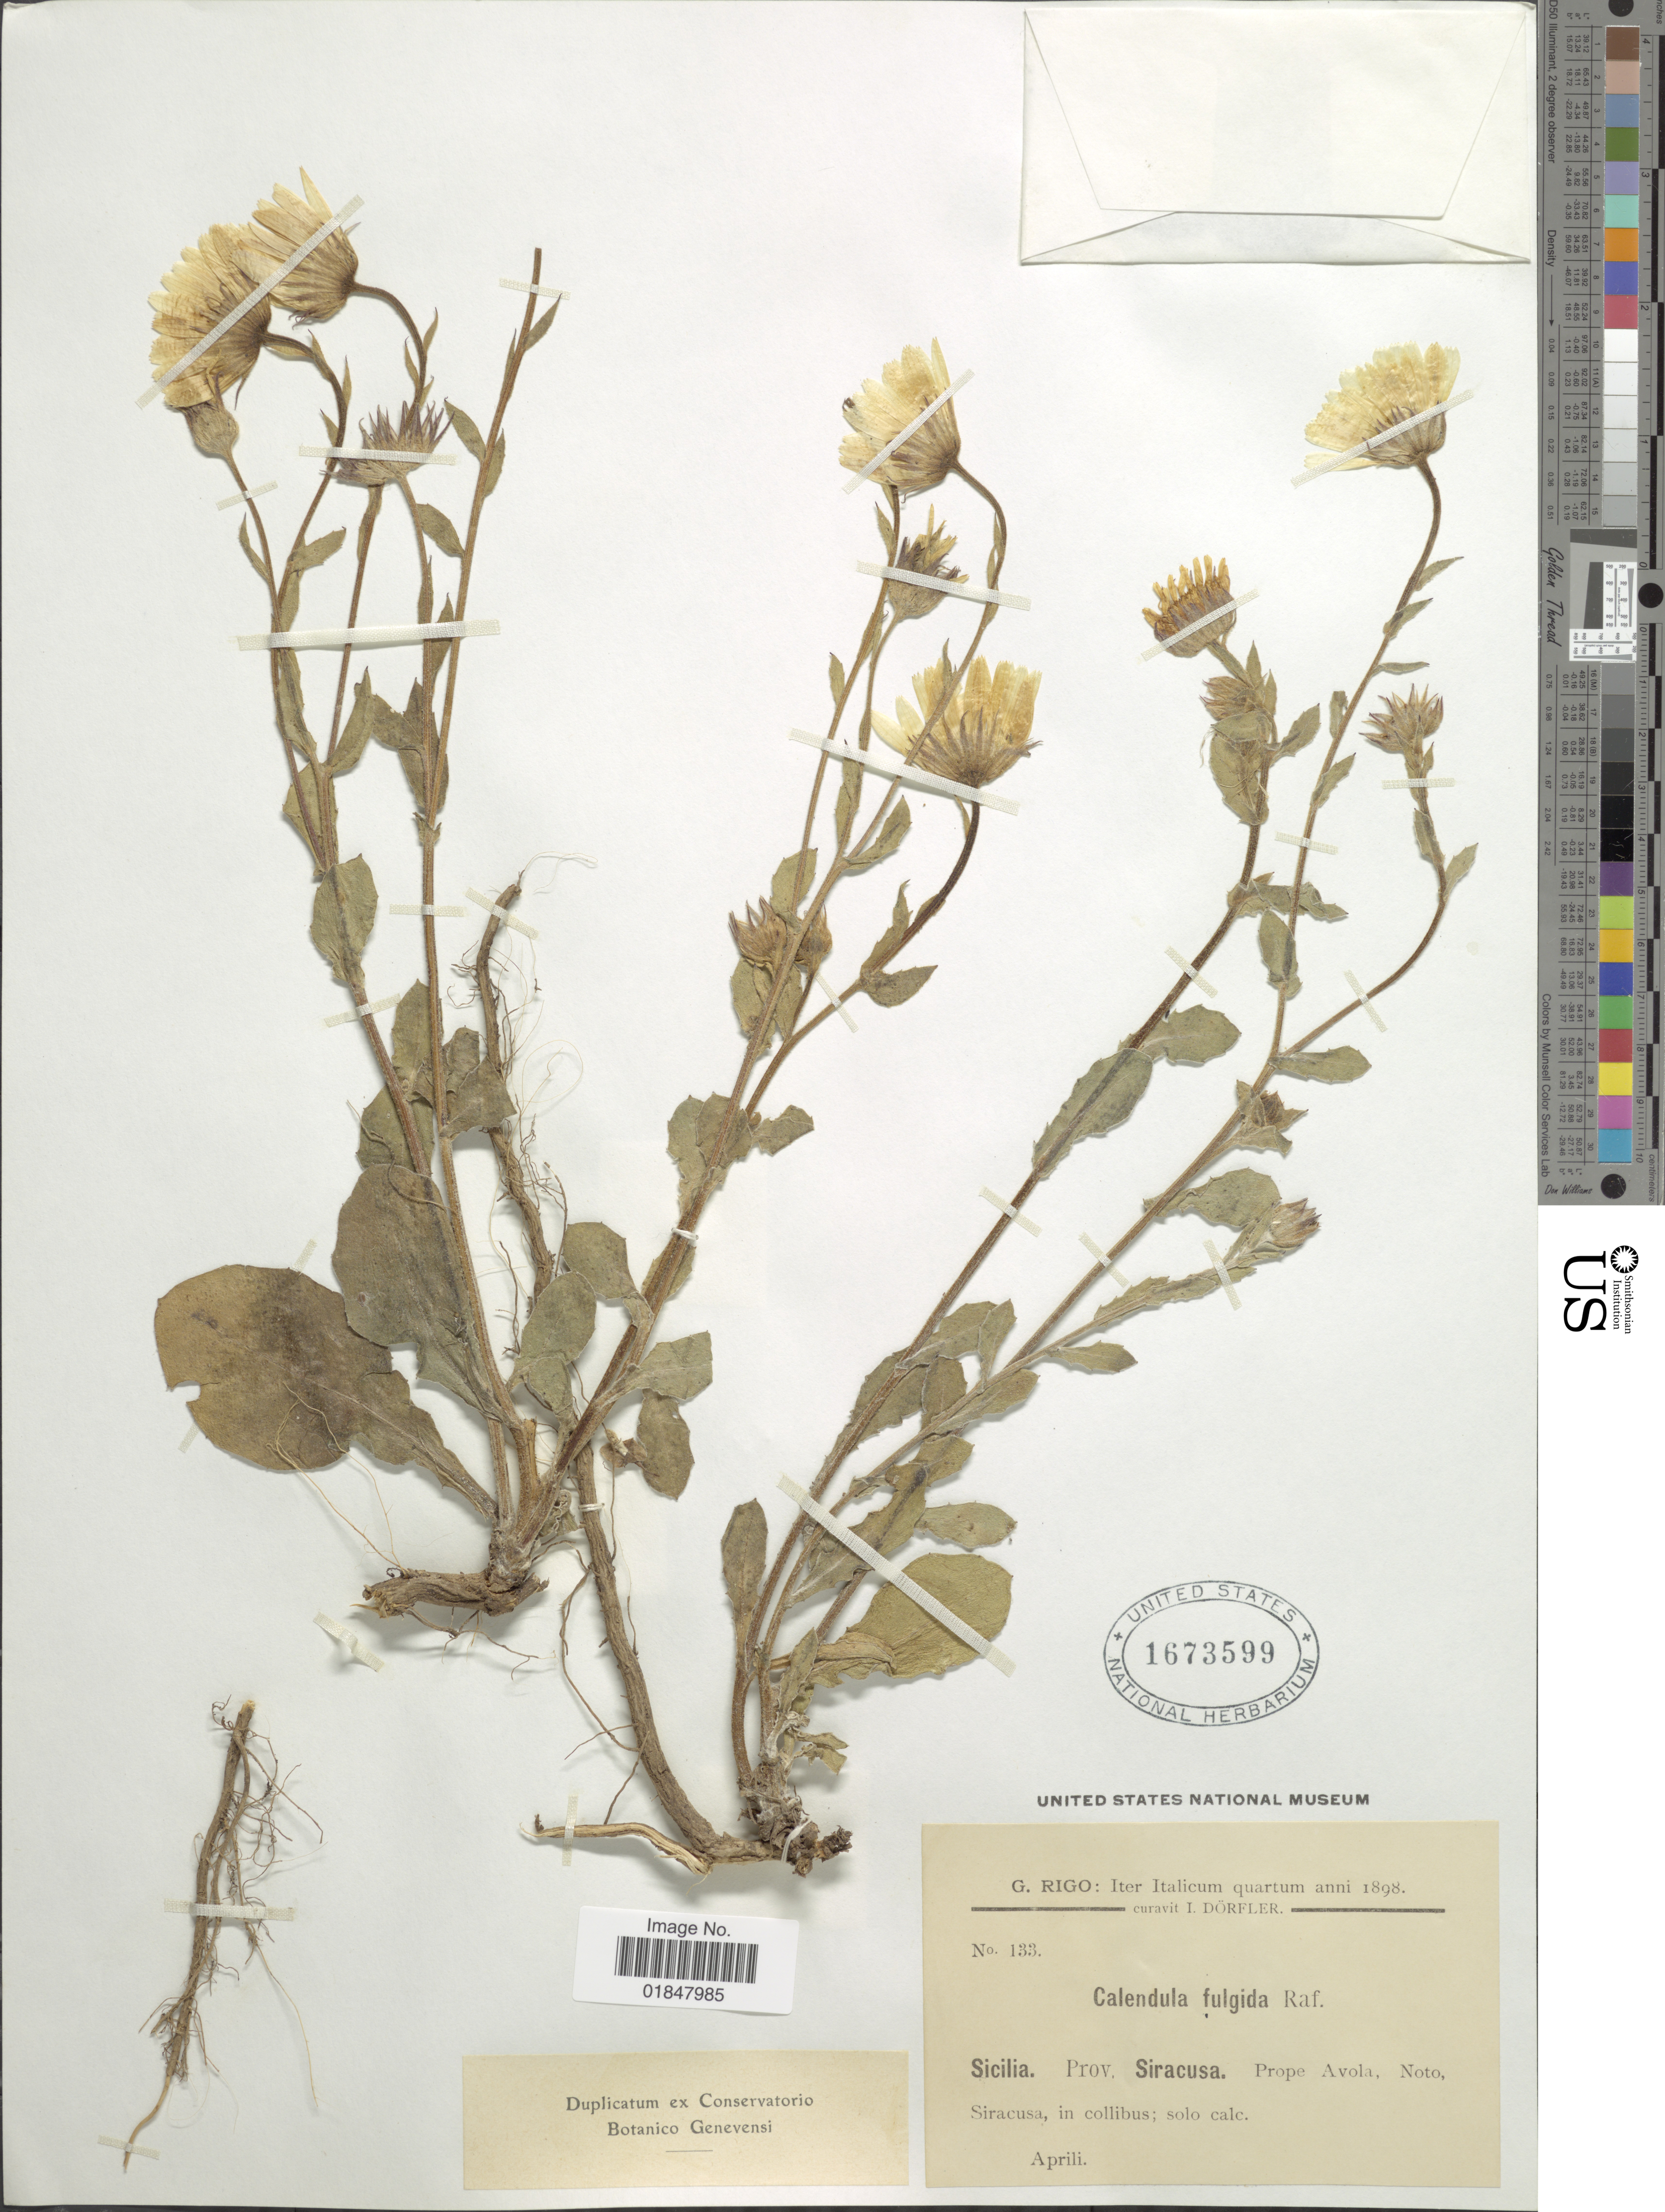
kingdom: Plantae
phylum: Tracheophyta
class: Magnoliopsida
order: Asterales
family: Asteraceae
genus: Calendula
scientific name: Calendula suffruticosa subsp. fulgida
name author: (Raf.) Guadagno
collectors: G. Rigo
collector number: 133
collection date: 1898-04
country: Italy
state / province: Siciliana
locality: Prov. Siracusa. Prope Avola, Noto Siracusa, in collibus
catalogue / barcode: US 1673599